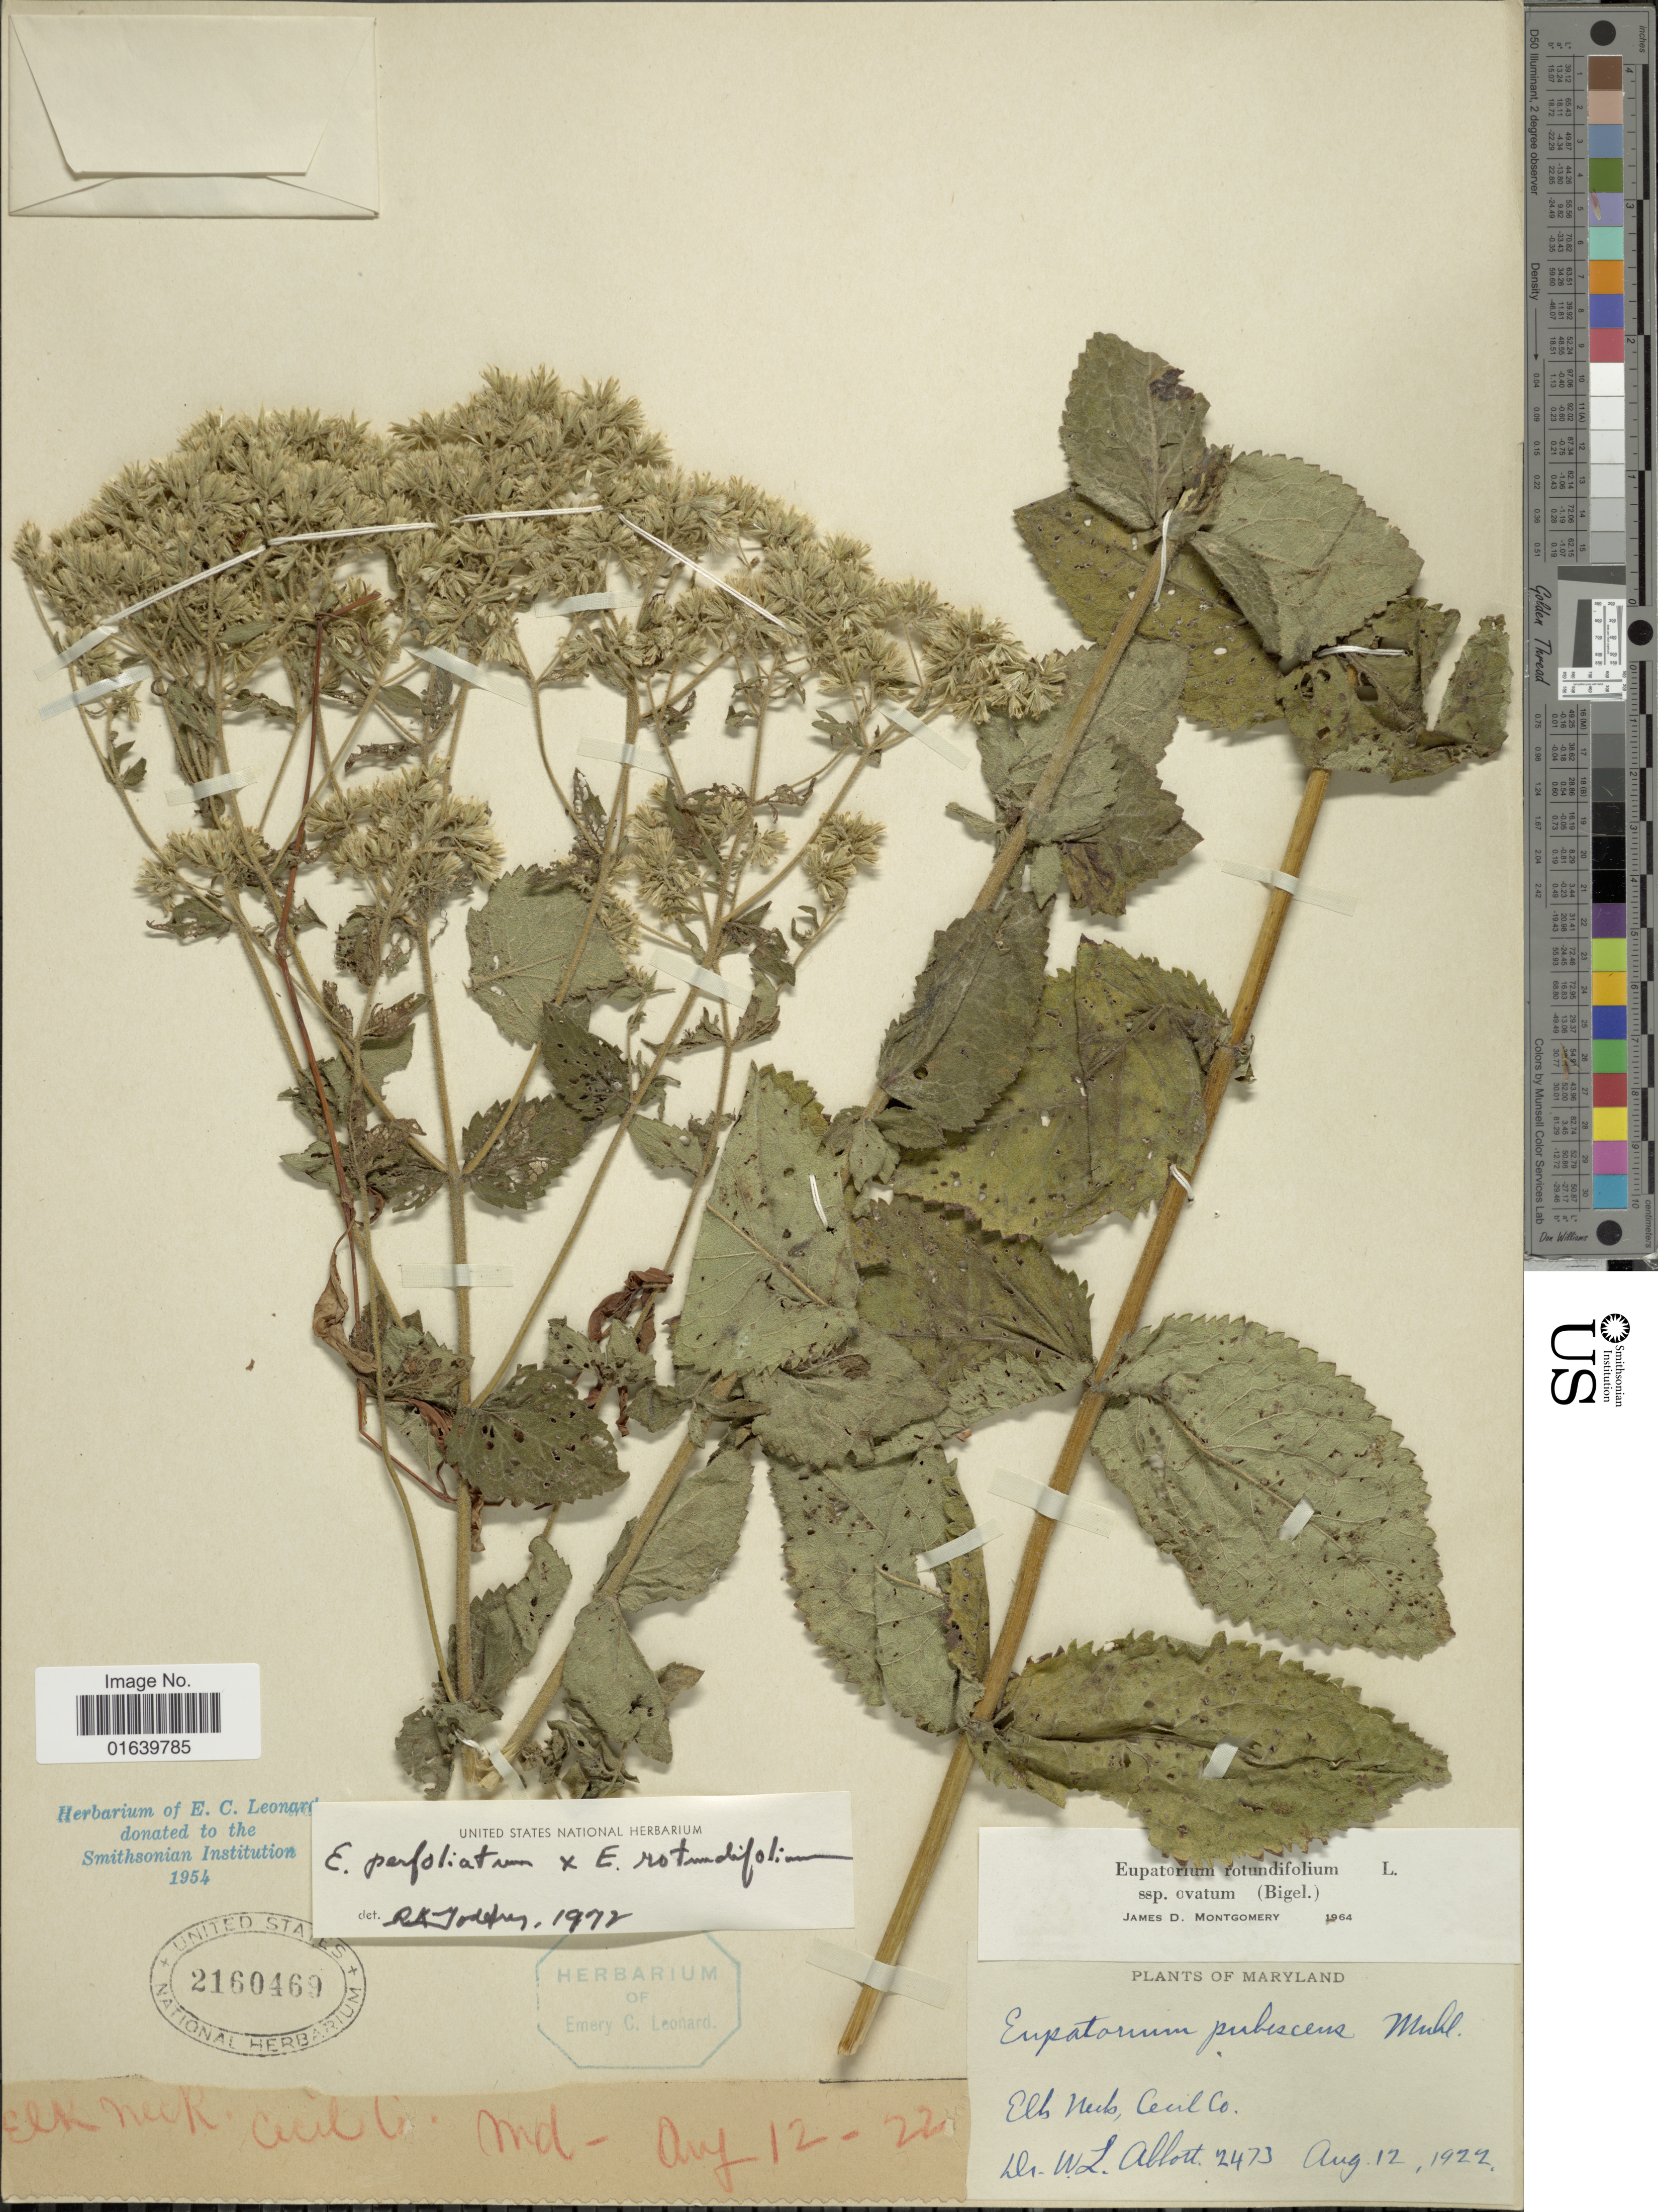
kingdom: Plantae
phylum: Tracheophyta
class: Magnoliopsida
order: Asterales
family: Asteraceae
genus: Eupatorium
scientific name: Eupatorium perfoliatum x E. rotundifolium L.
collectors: W. L. Abbott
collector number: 2473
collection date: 1922-08-12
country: United States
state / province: Maryland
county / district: Cecil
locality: Ells Mts. Cenl Co.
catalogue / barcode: US 2160469